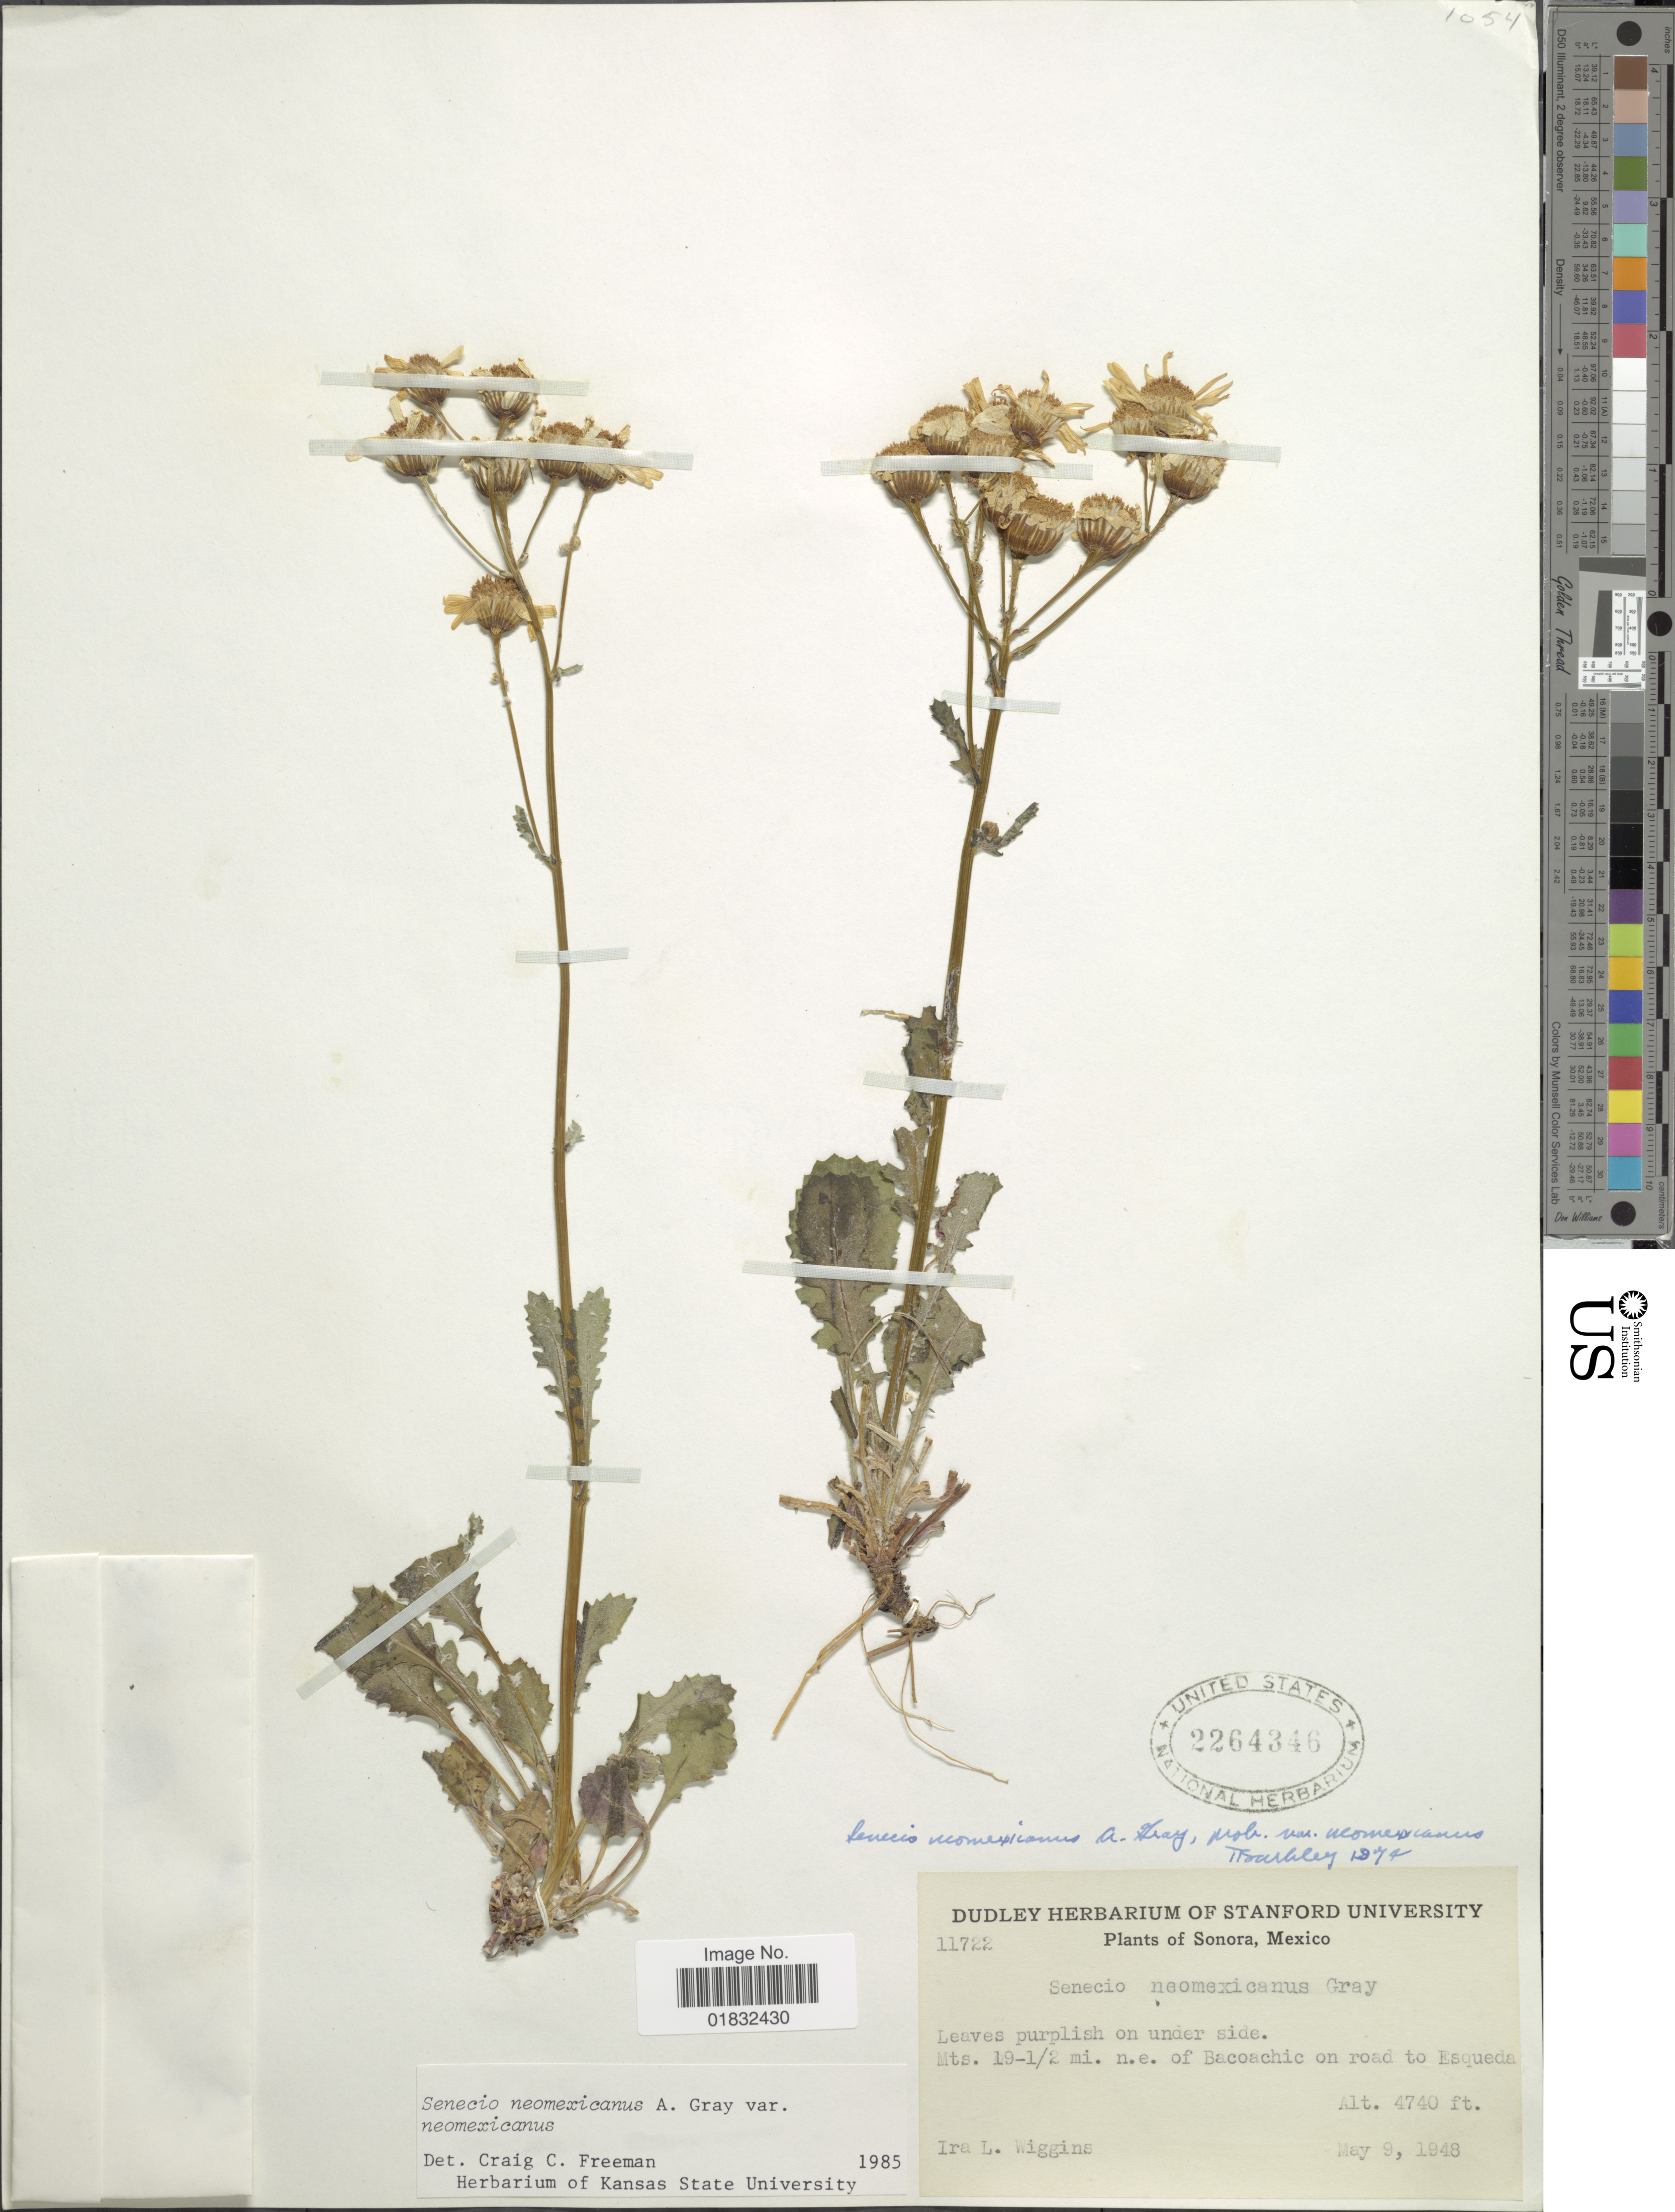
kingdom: Plantae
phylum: Tracheophyta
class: Magnoliopsida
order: Asterales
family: Asteraceae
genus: Packera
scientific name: Packera neomexicana var. neomexicana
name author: (A. Gray) W.A. Weber & Á. Löve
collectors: I. L. Wiggins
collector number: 11722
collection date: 1948-05-09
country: Mexico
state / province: Sonora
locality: Mts. 19-1/2 mi. n.e. of Bacoachic on road to Esqueda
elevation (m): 1445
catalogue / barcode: US 2264346